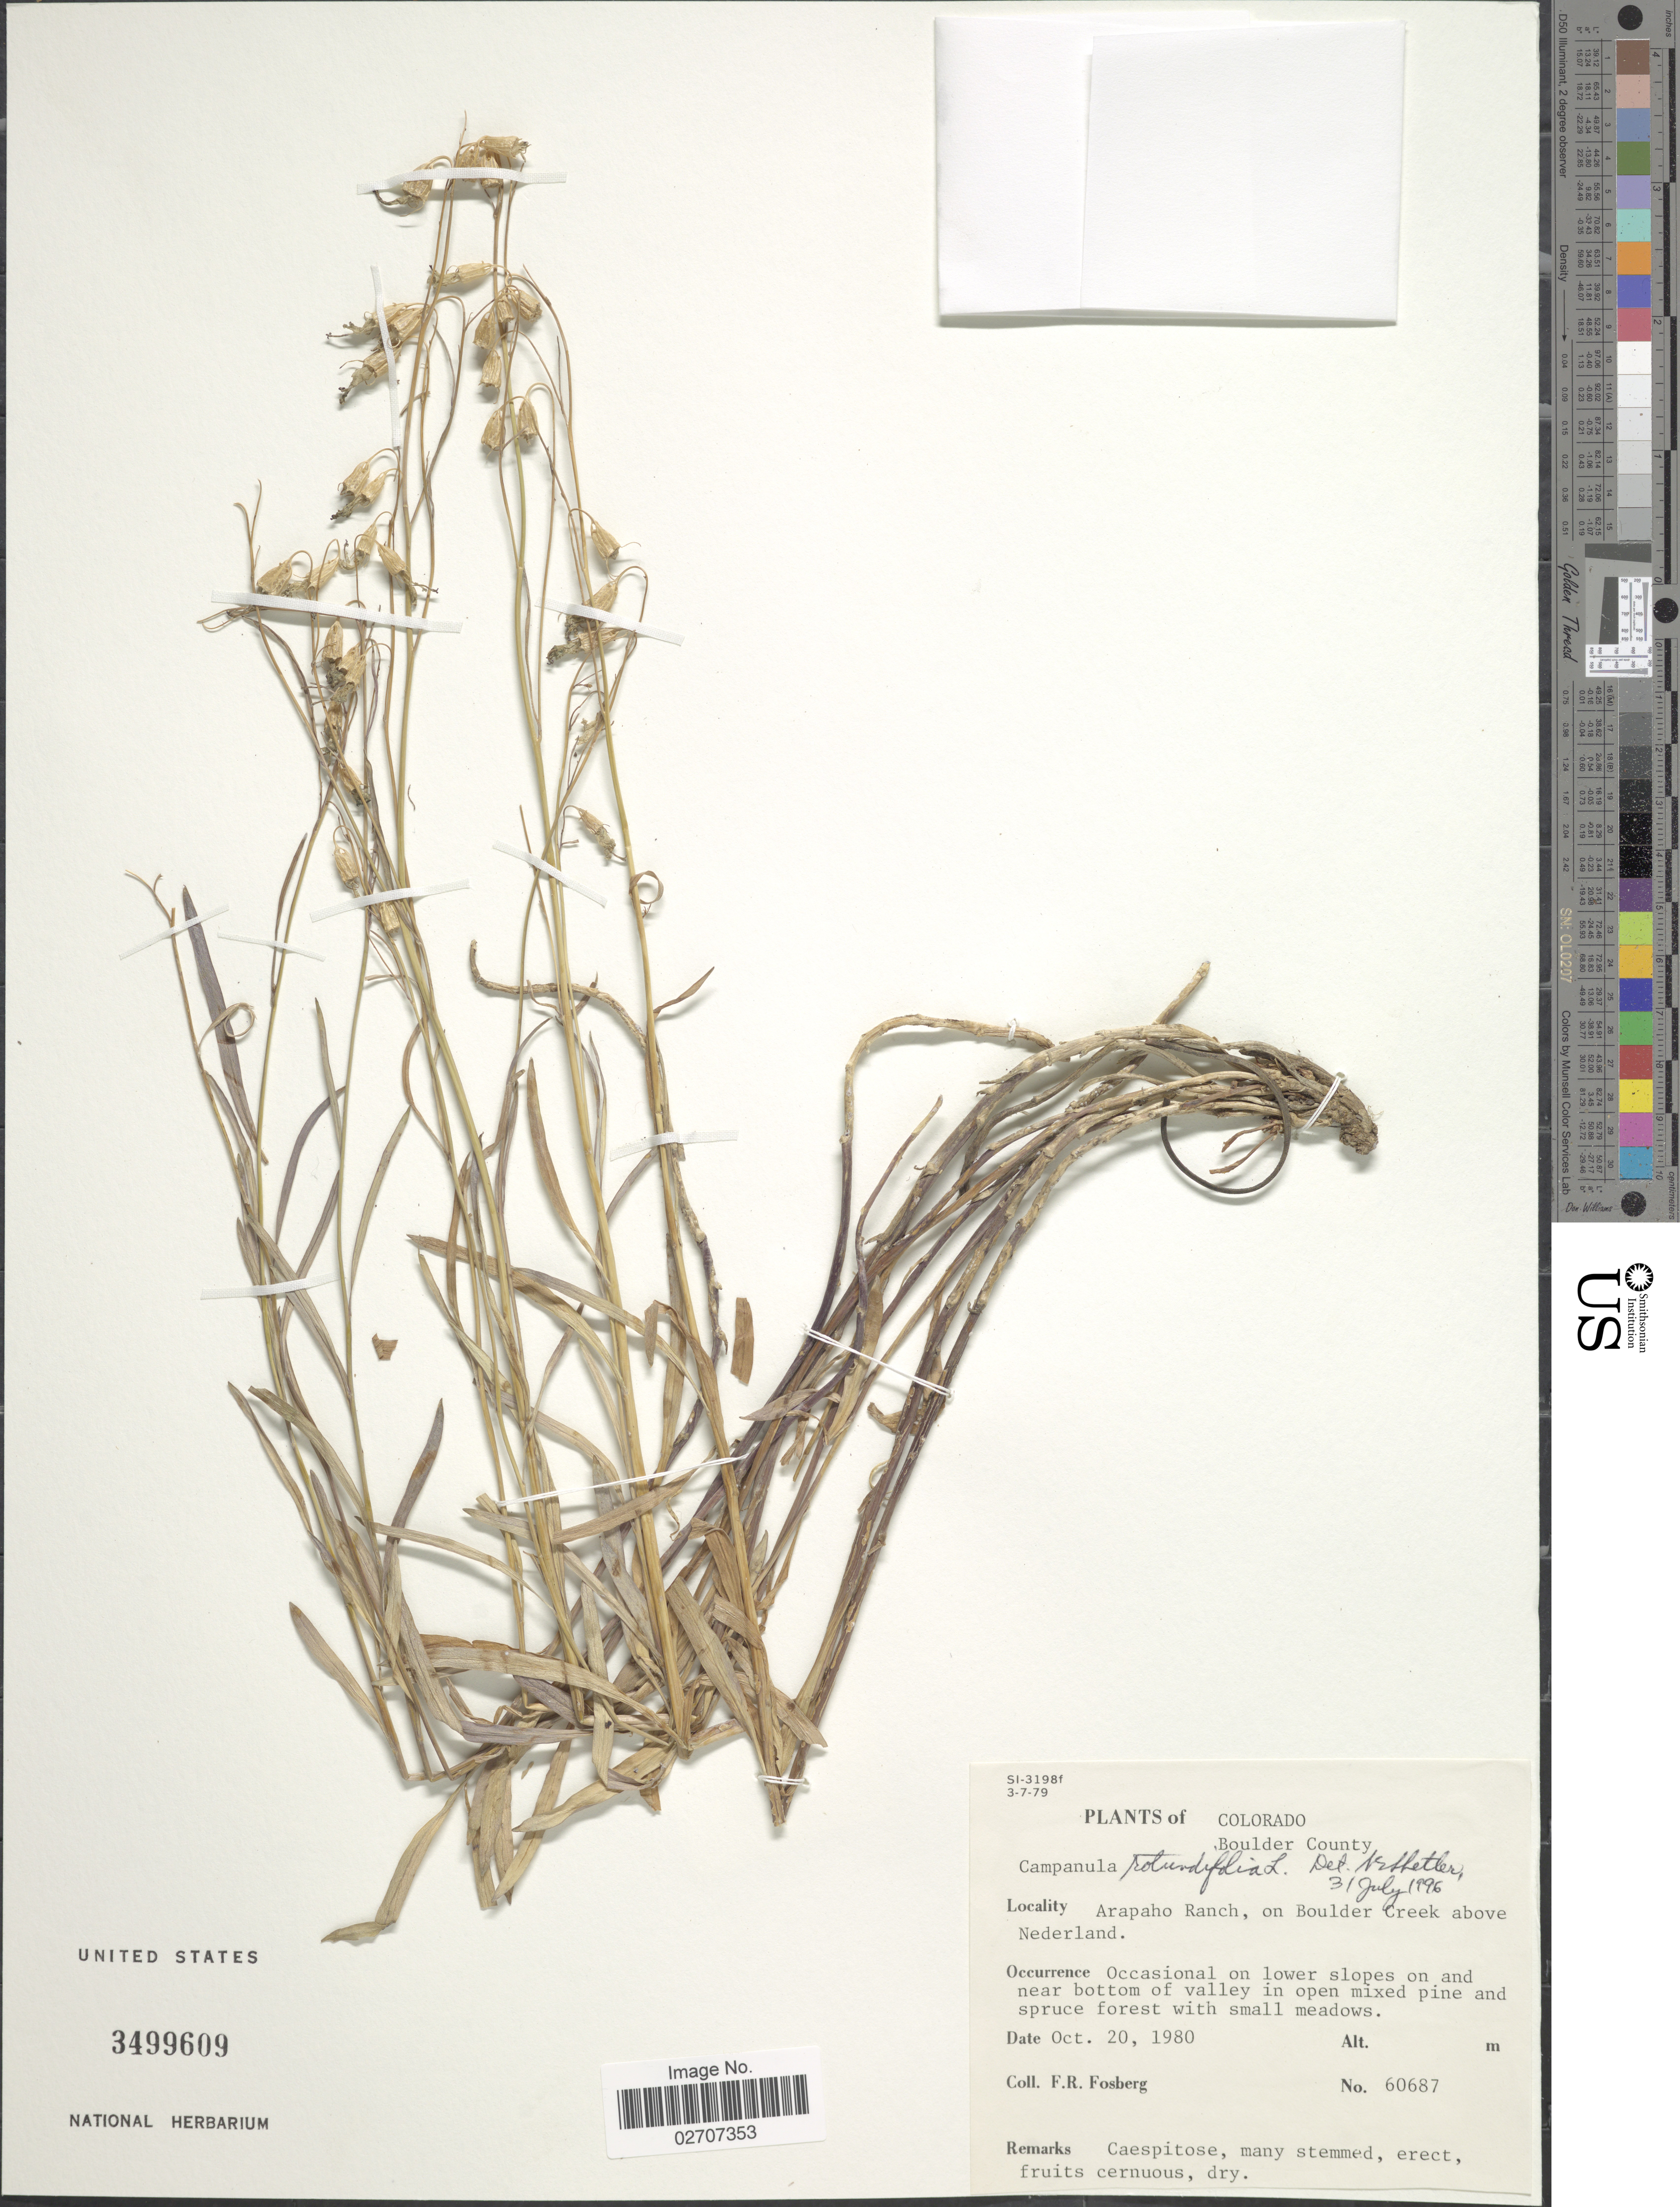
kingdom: Plantae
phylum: Tracheophyta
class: Magnoliopsida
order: Asterales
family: Campanulaceae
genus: Campanula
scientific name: Campanula rotundifolia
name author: L.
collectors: F. R. Fosberg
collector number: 60687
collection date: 1980-10-20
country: United States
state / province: Colorado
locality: Boulder County, Arapaho Ranch, on Boulder Creek above Nederland, occasional on lower slopes on and near bottom of valley.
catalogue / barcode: US 3499609